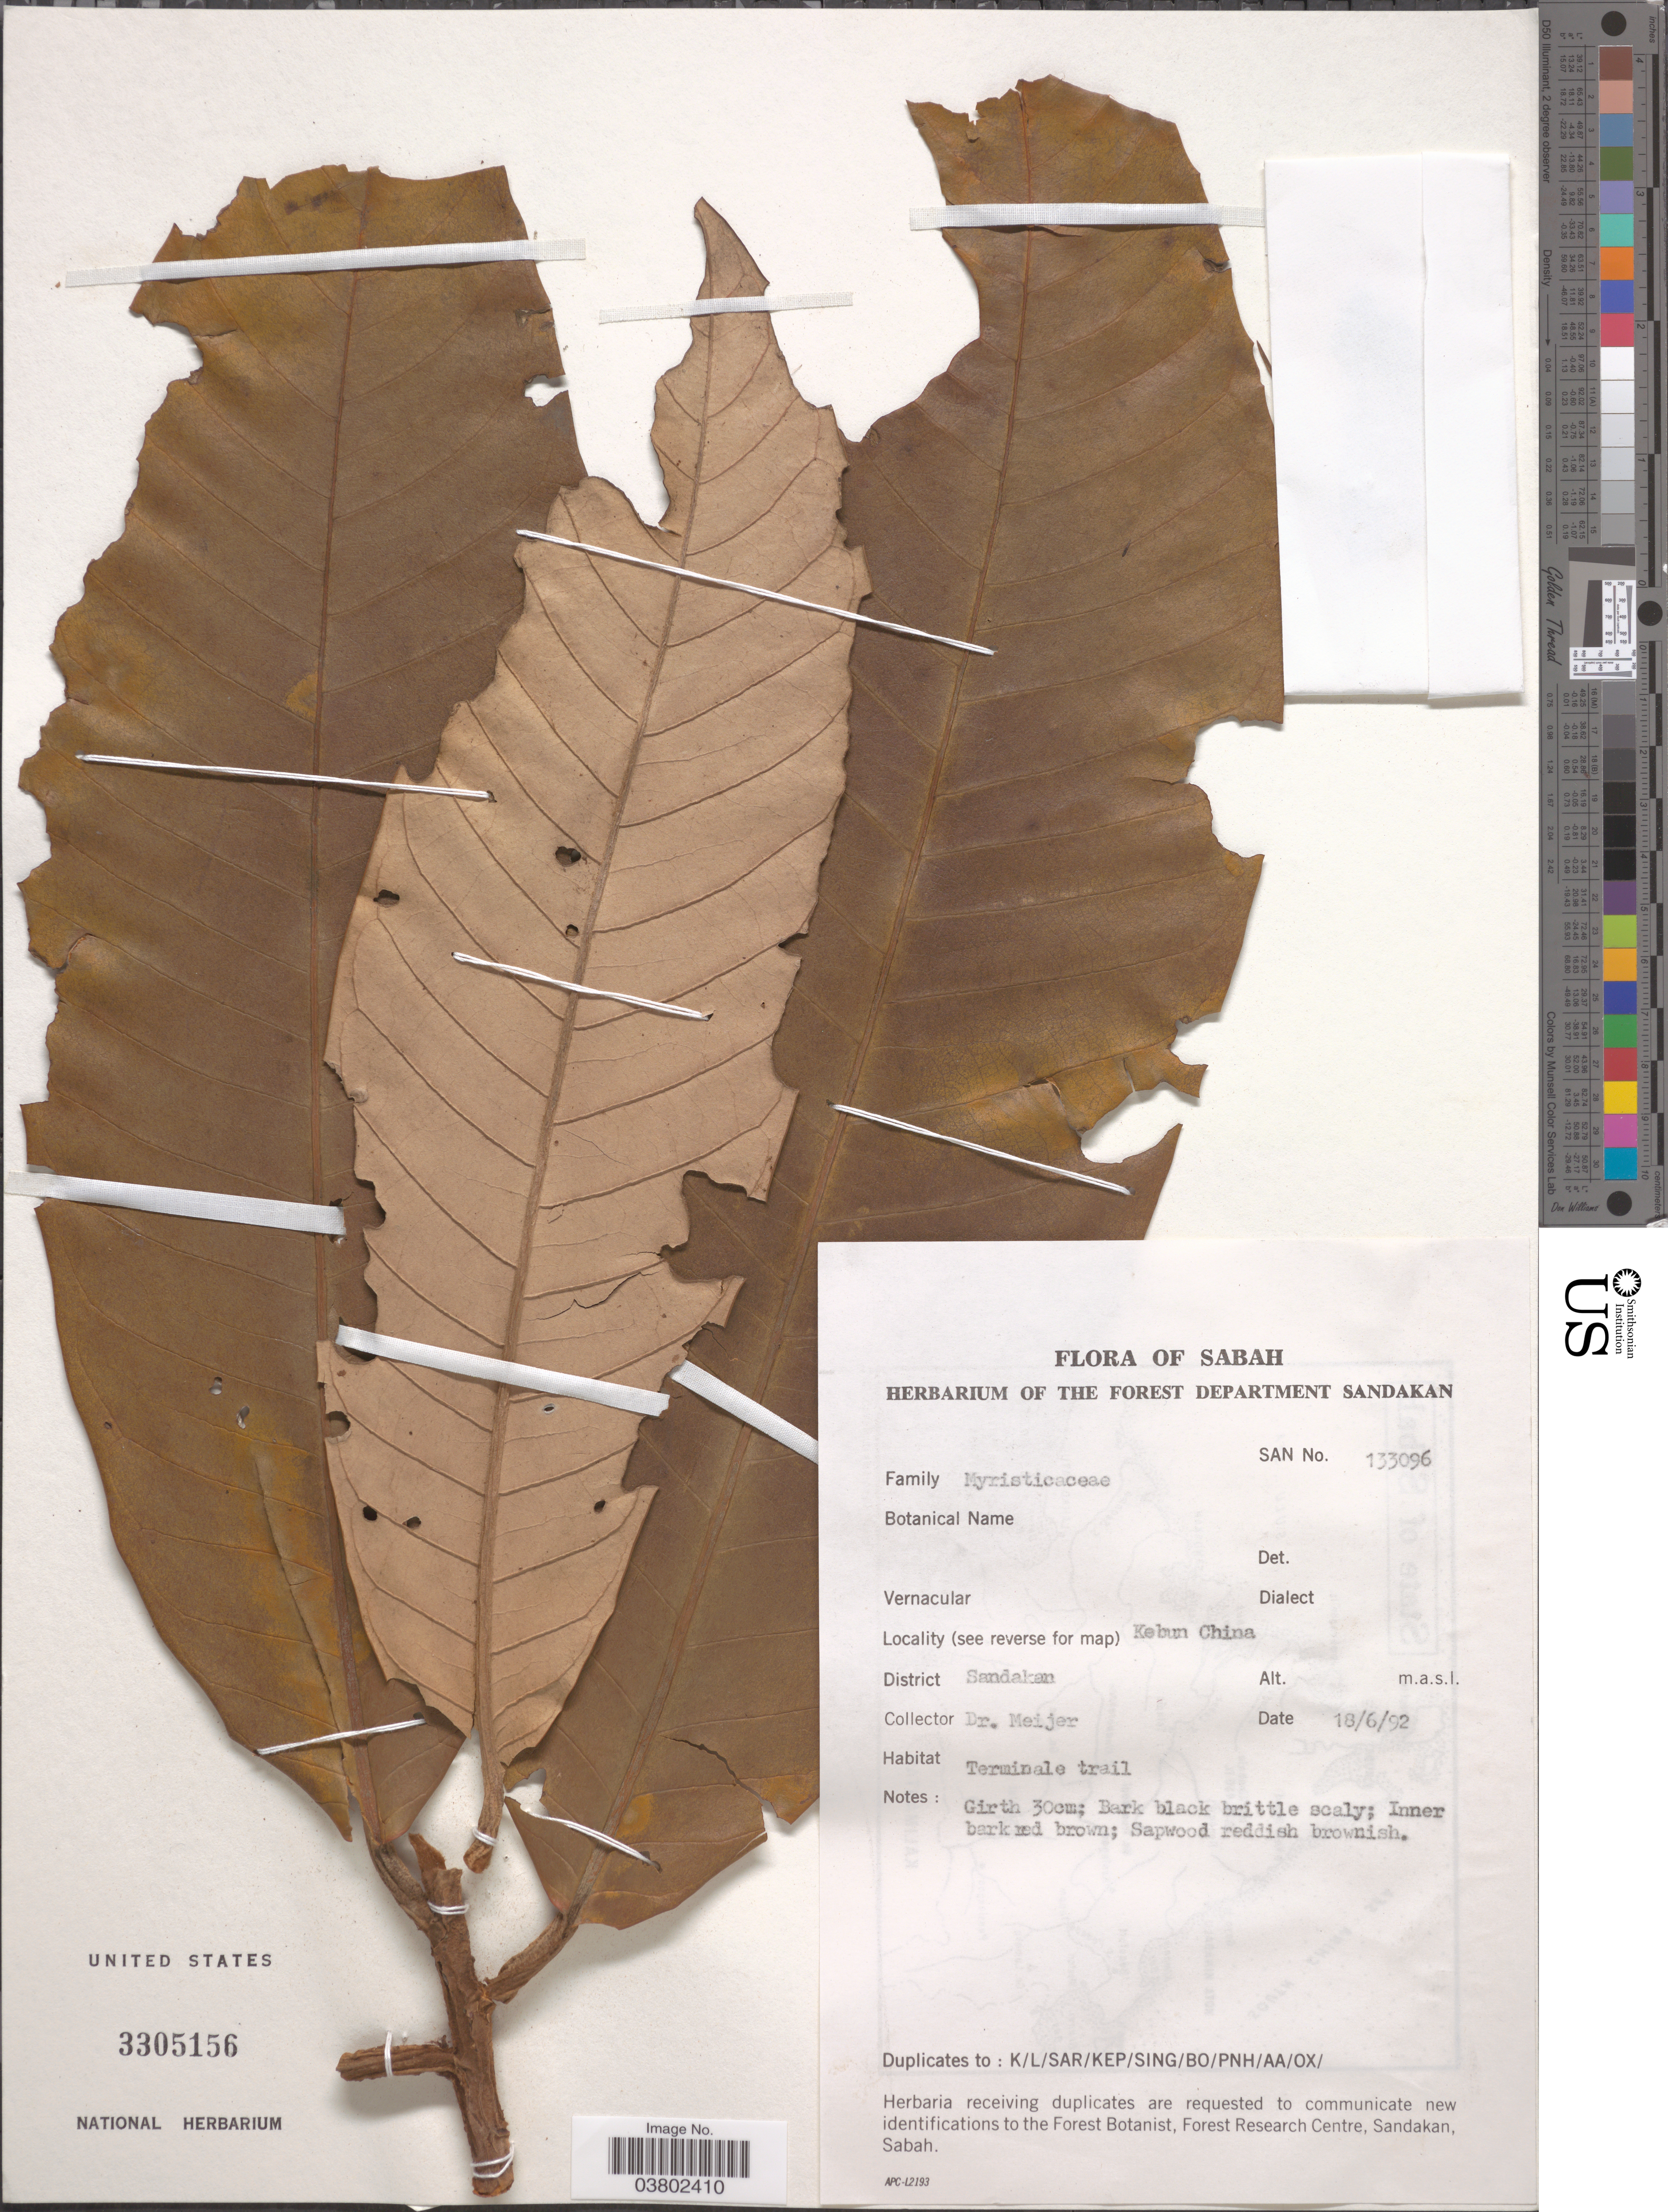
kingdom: Plantae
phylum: Tracheophyta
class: Magnoliopsida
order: Magnoliales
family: Myristicaceae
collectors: -- Meijer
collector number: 133096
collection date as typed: Transcribed d/m/y: 18/6/92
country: Malaysia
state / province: Sabah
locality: Kebun China. District Sandakan. Terminale trail.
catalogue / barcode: US 3305156